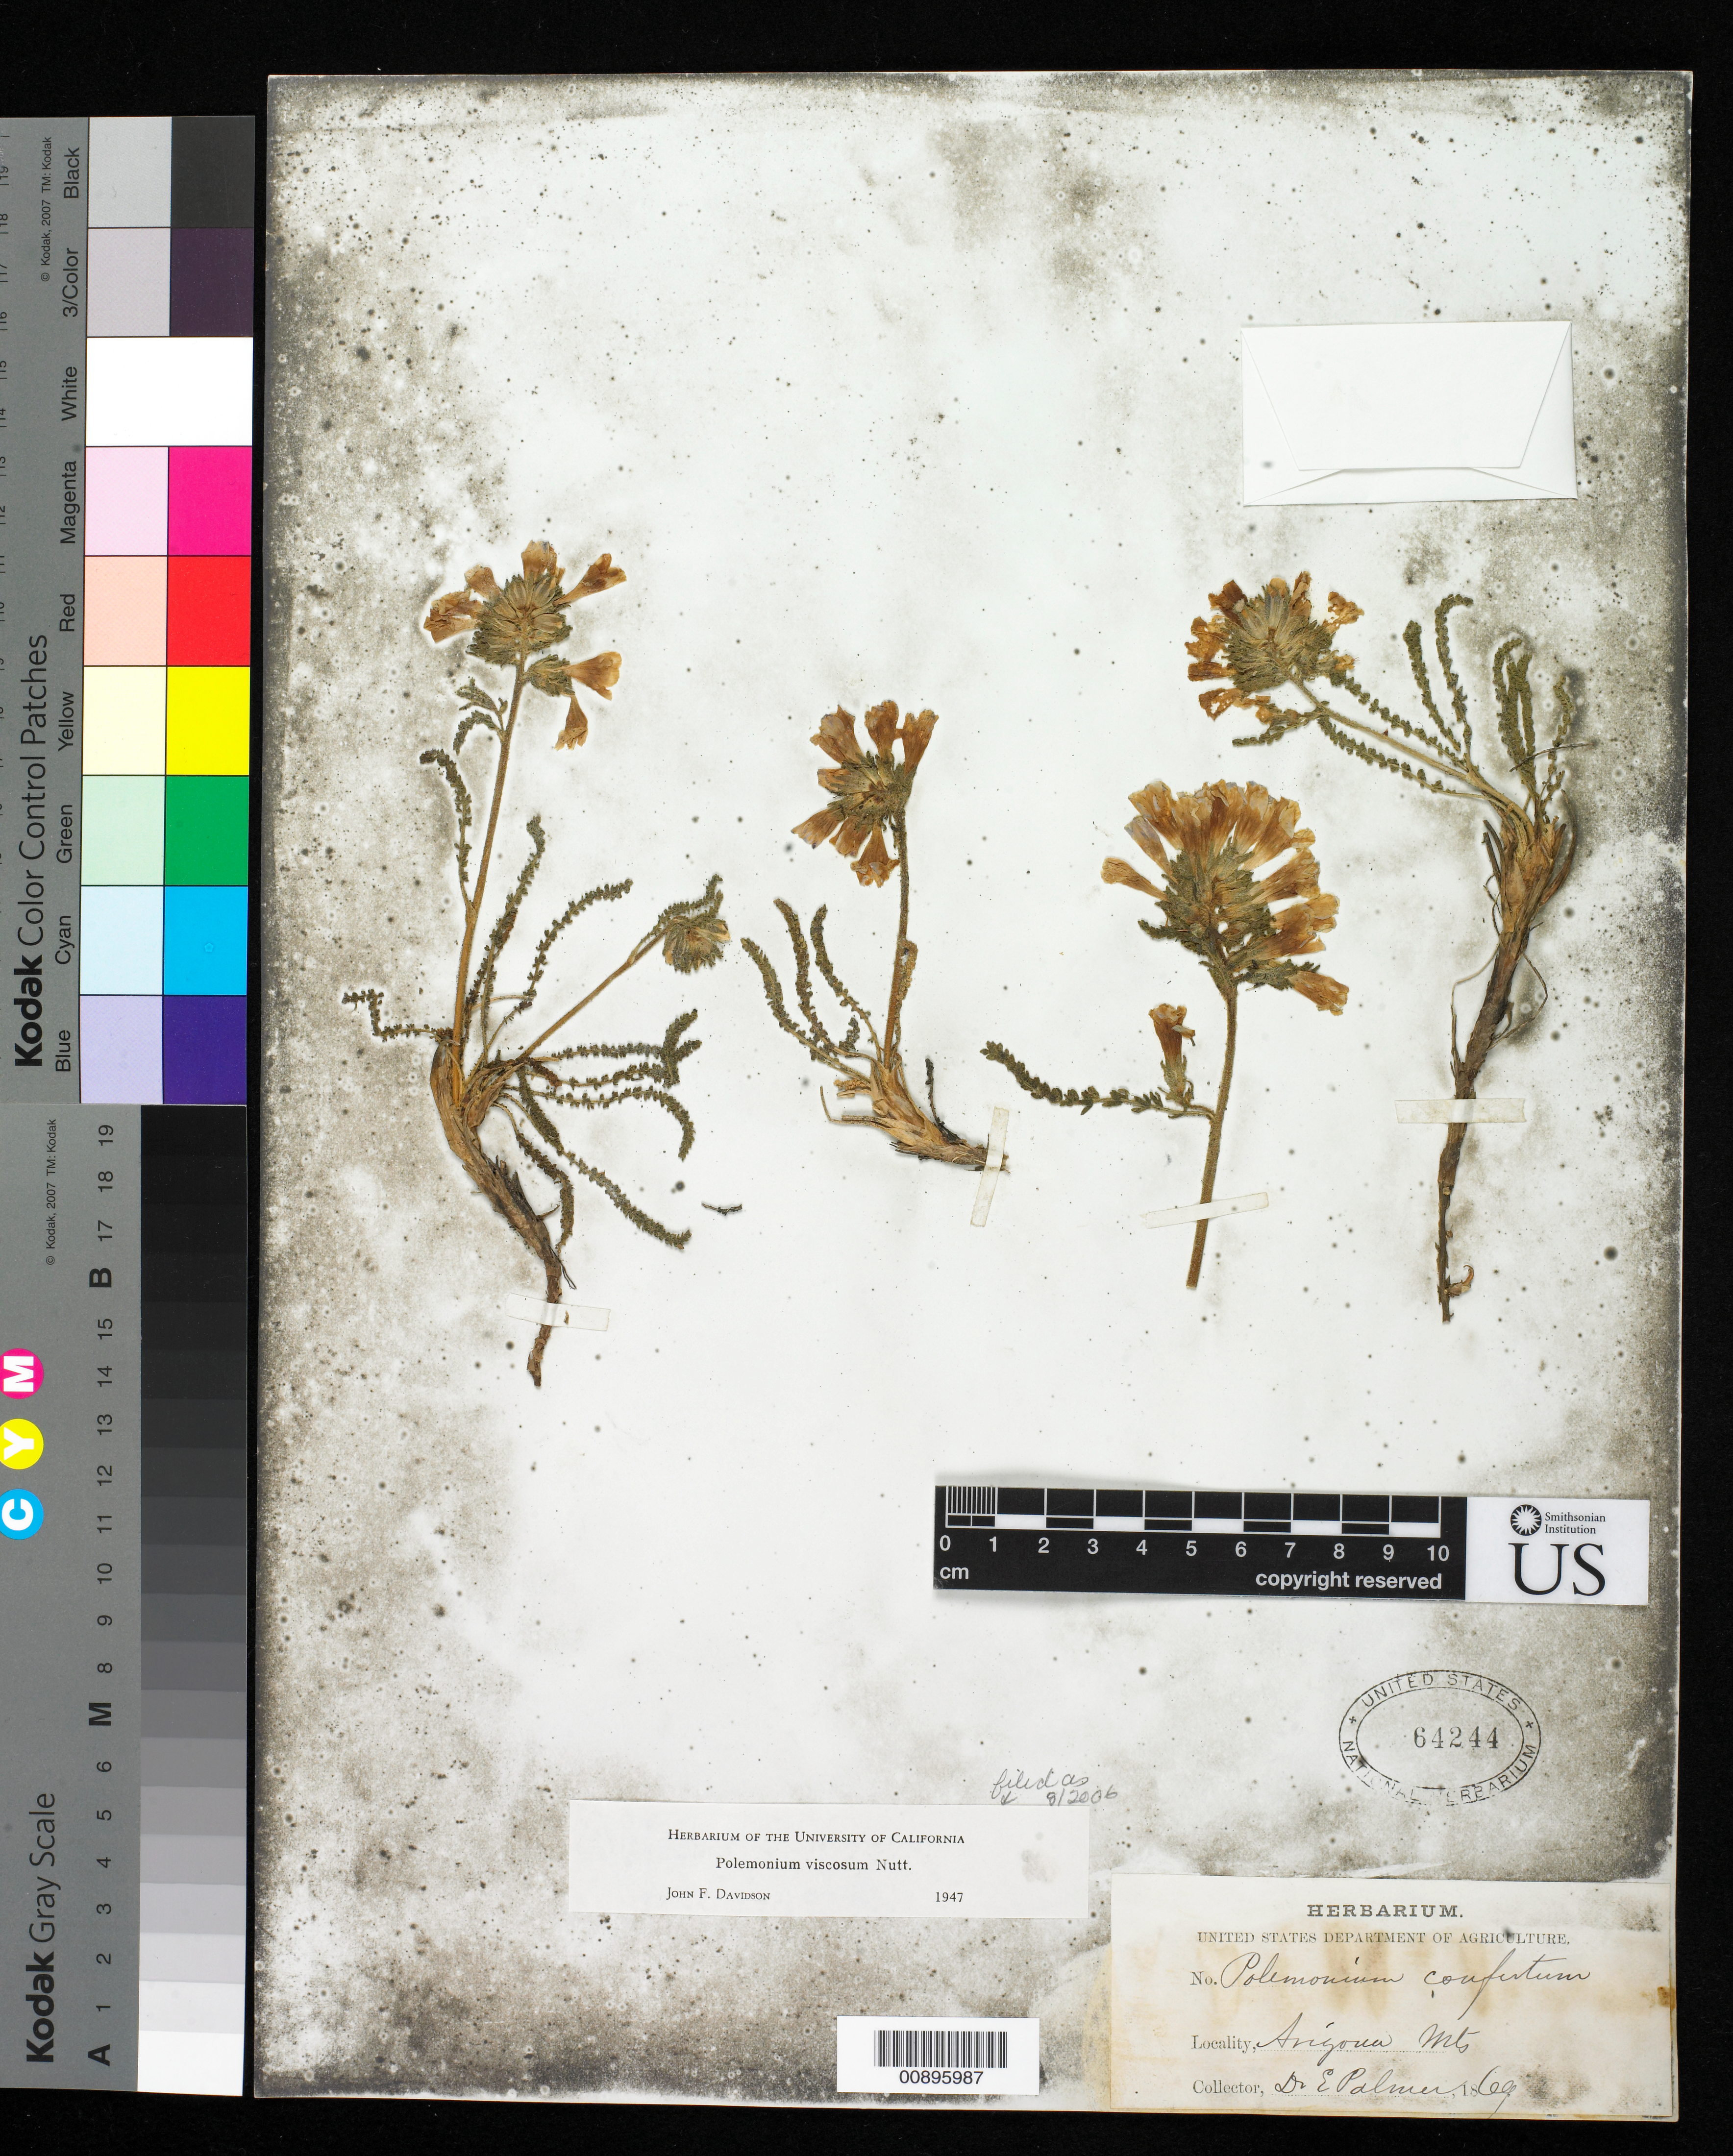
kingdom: Plantae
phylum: Tracheophyta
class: Magnoliopsida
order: Ericales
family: Polemoniaceae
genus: Polemonium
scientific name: Polemonium viscosum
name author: Nutt.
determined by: Davidson, J. F.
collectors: E. Palmer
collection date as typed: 1869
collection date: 1869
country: United States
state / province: Arizona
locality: Arizona Mts.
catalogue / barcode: US 64244